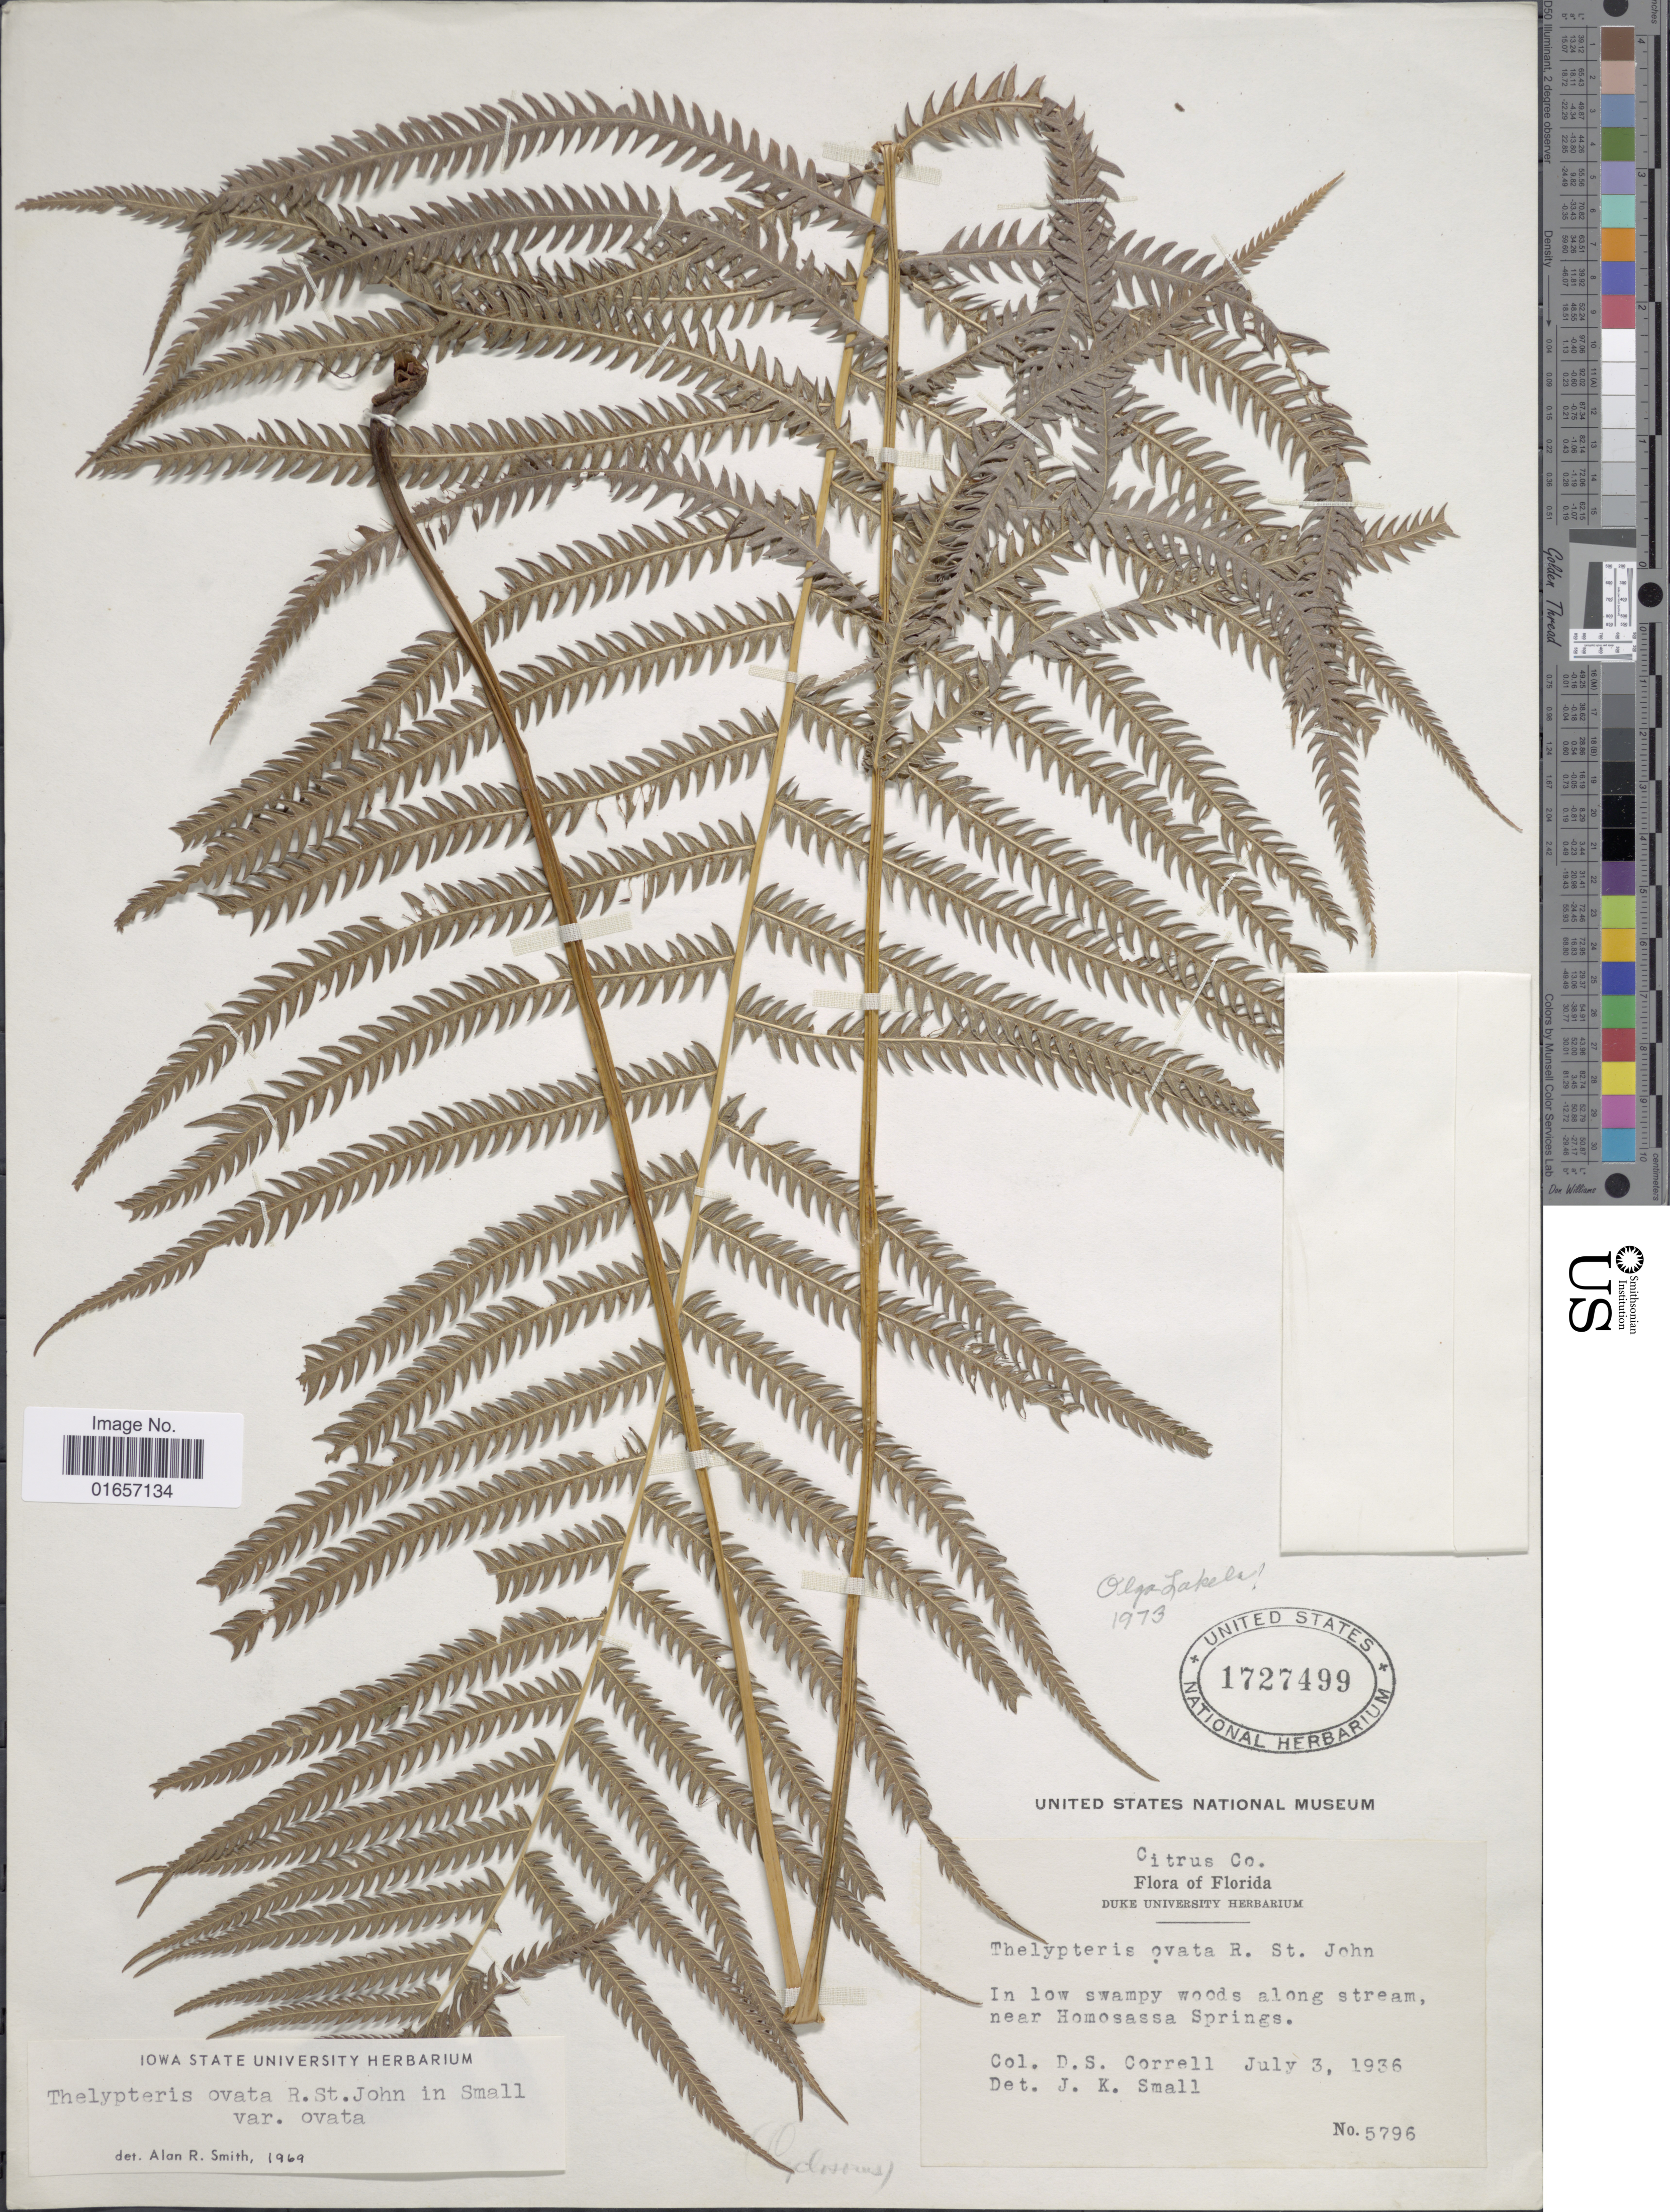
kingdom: Plantae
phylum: Tracheophyta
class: Polypodiopsida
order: Polypodiales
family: Thelypteridaceae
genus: Christella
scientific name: Christella ovata var. ovata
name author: (R.P. St. John) Á. Löve & D. Löve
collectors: D. S. Correll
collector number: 5796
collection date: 1936-07-03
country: United States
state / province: Florida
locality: Citrus Co., in low swampy woods along stream, near Homosassa Springs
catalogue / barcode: US 1727499